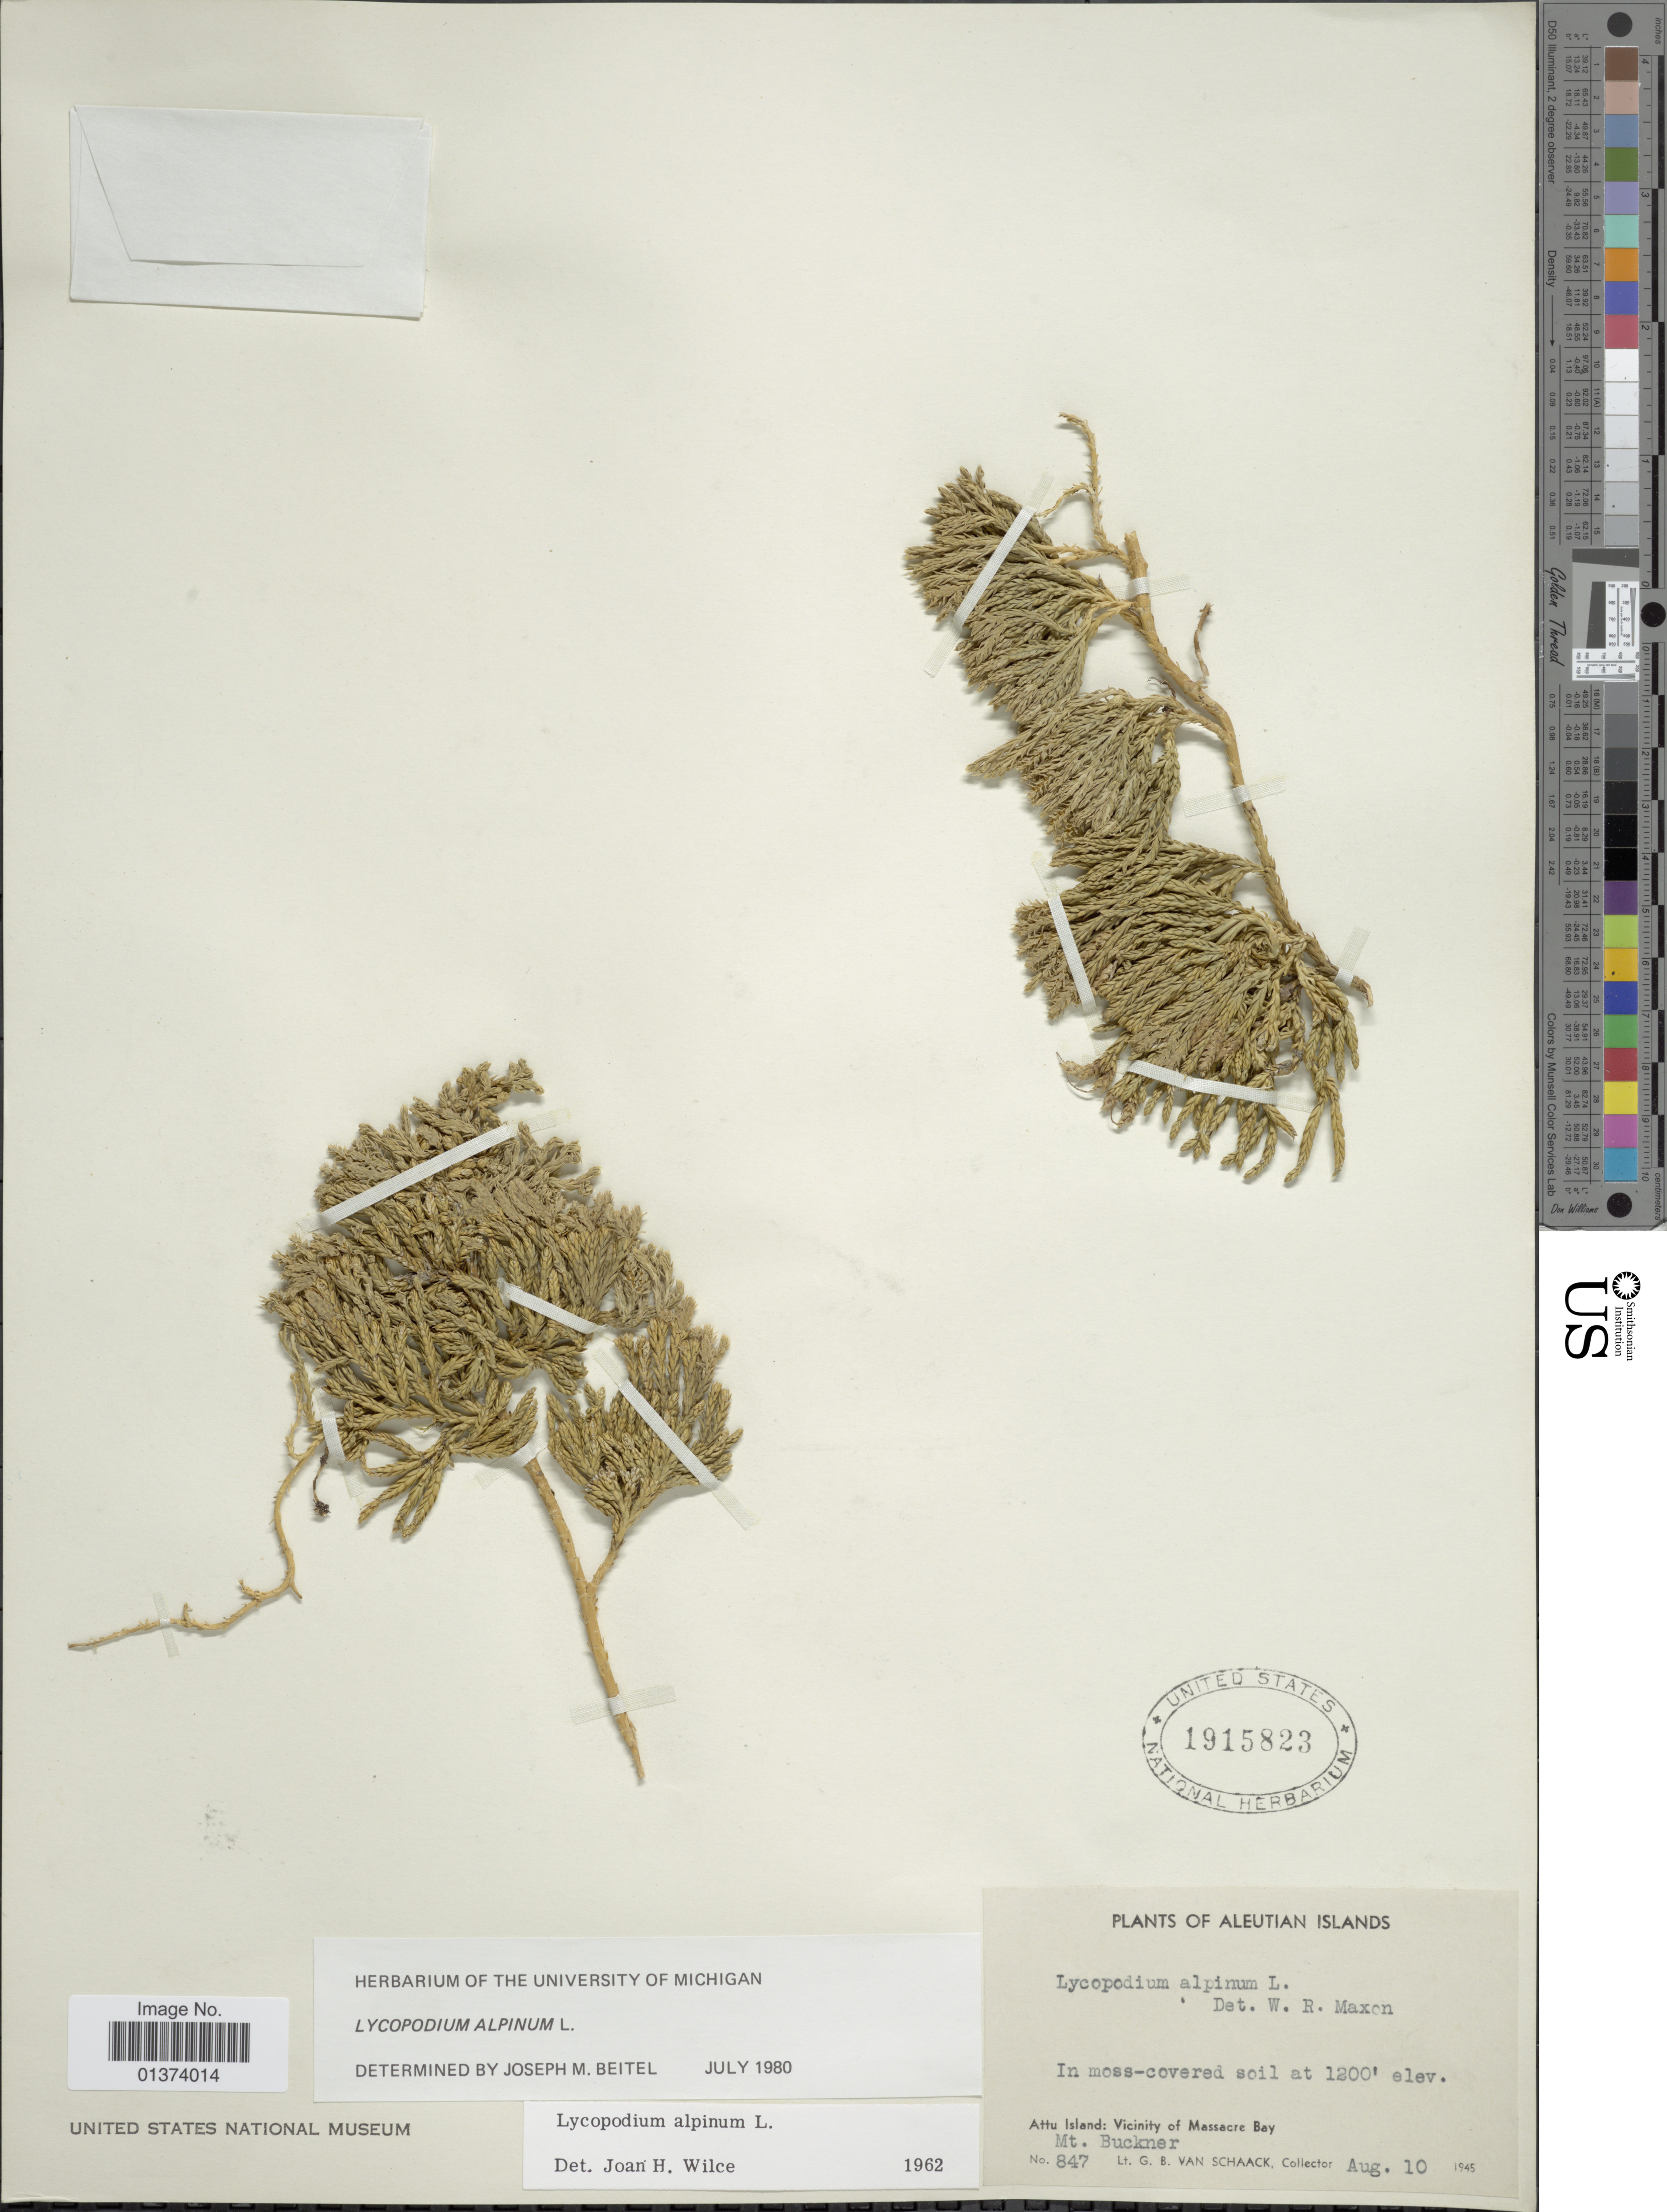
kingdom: Plantae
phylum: Tracheophyta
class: Lycopodiopsida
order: Lycopodiales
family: Lycopodiaceae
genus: Diphasiastrum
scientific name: Diphasiastrum alpinum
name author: (L.) Holub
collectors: G. Van Schaack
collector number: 847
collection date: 1945-08-10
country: United States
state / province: Alaska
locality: Attu Island: Vicinity of Massacre Bay, Mt. Buckner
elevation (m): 366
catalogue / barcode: US 1915823